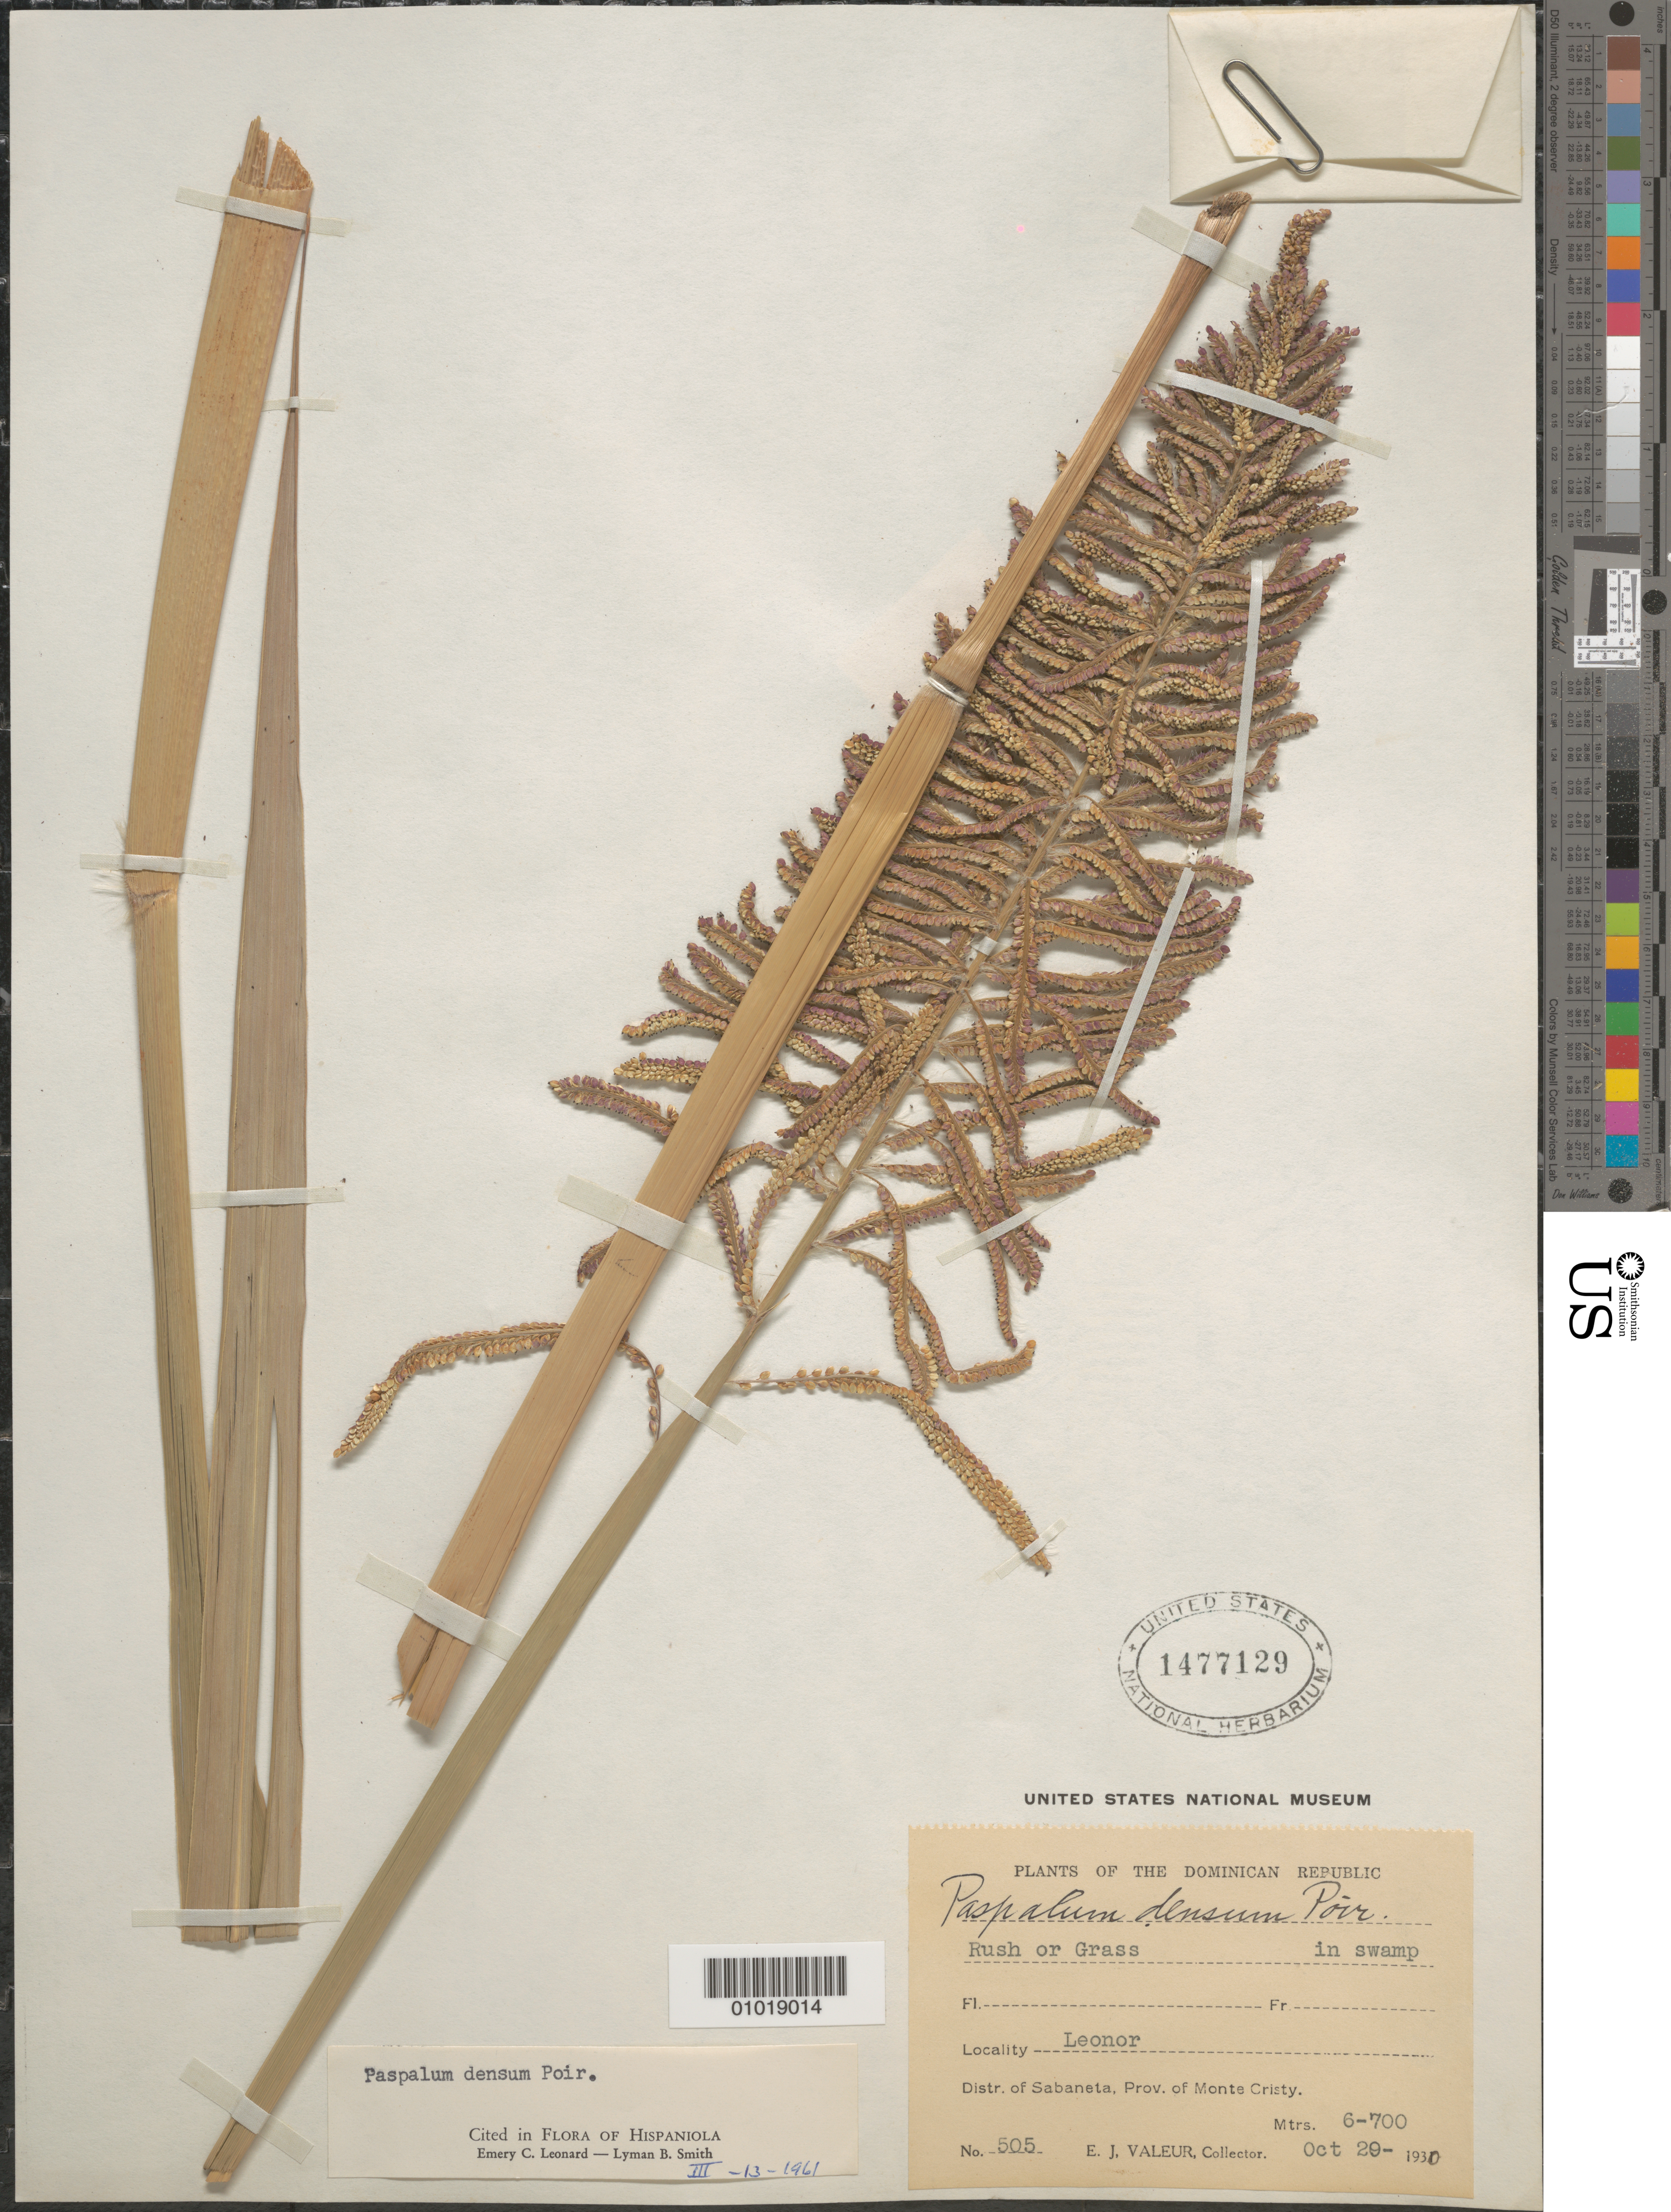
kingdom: Plantae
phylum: Tracheophyta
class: Liliopsida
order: Poales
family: Poaceae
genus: Paspalum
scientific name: Paspalum densum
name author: Poir.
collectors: E. Valeur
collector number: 505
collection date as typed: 29 Oct 1930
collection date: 1930-10-29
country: Dominican Republic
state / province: Monte Cristi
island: Hispaniola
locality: Leonor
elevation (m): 600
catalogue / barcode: US 1477129